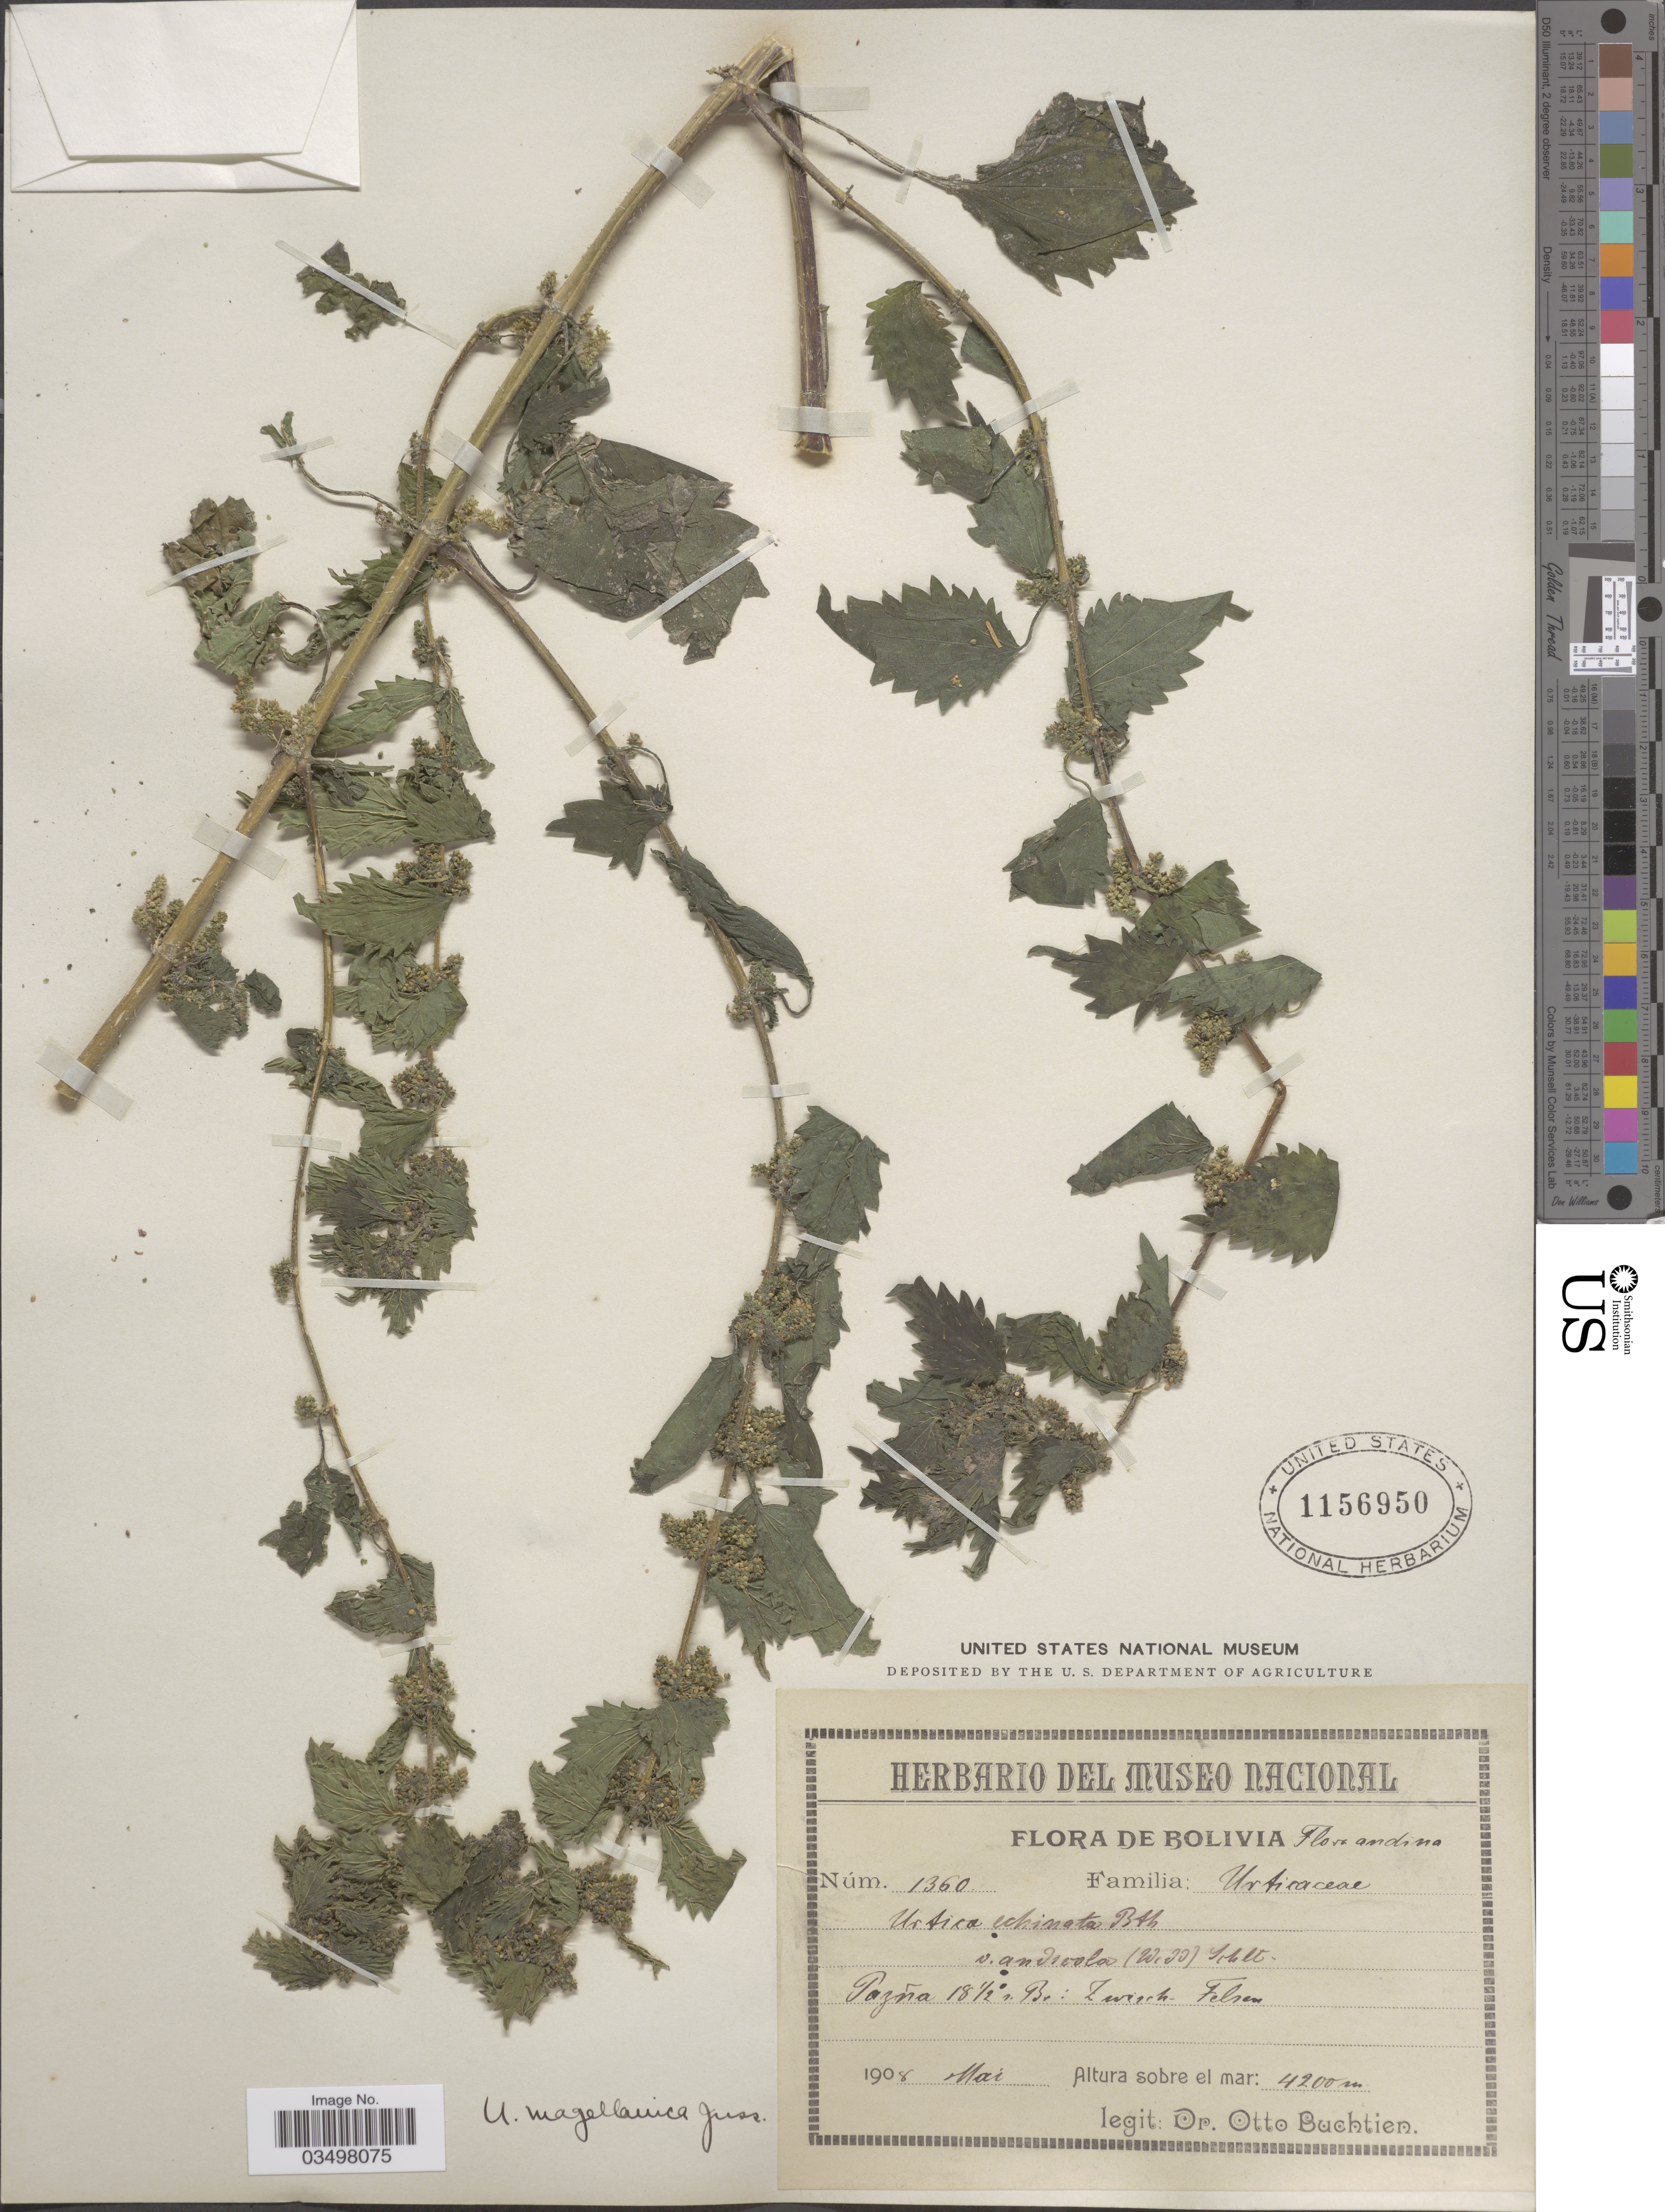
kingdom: Plantae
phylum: Tracheophyta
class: Magnoliopsida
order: Rosales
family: Urticaceae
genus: Urtica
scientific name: Urtica ballotifolia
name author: Wedd.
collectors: O. Buchtien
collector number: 1360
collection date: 1908-05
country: Bolivia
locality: Andina. Pazña: Zwisch Felsen.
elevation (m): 4200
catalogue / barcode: US 1156950